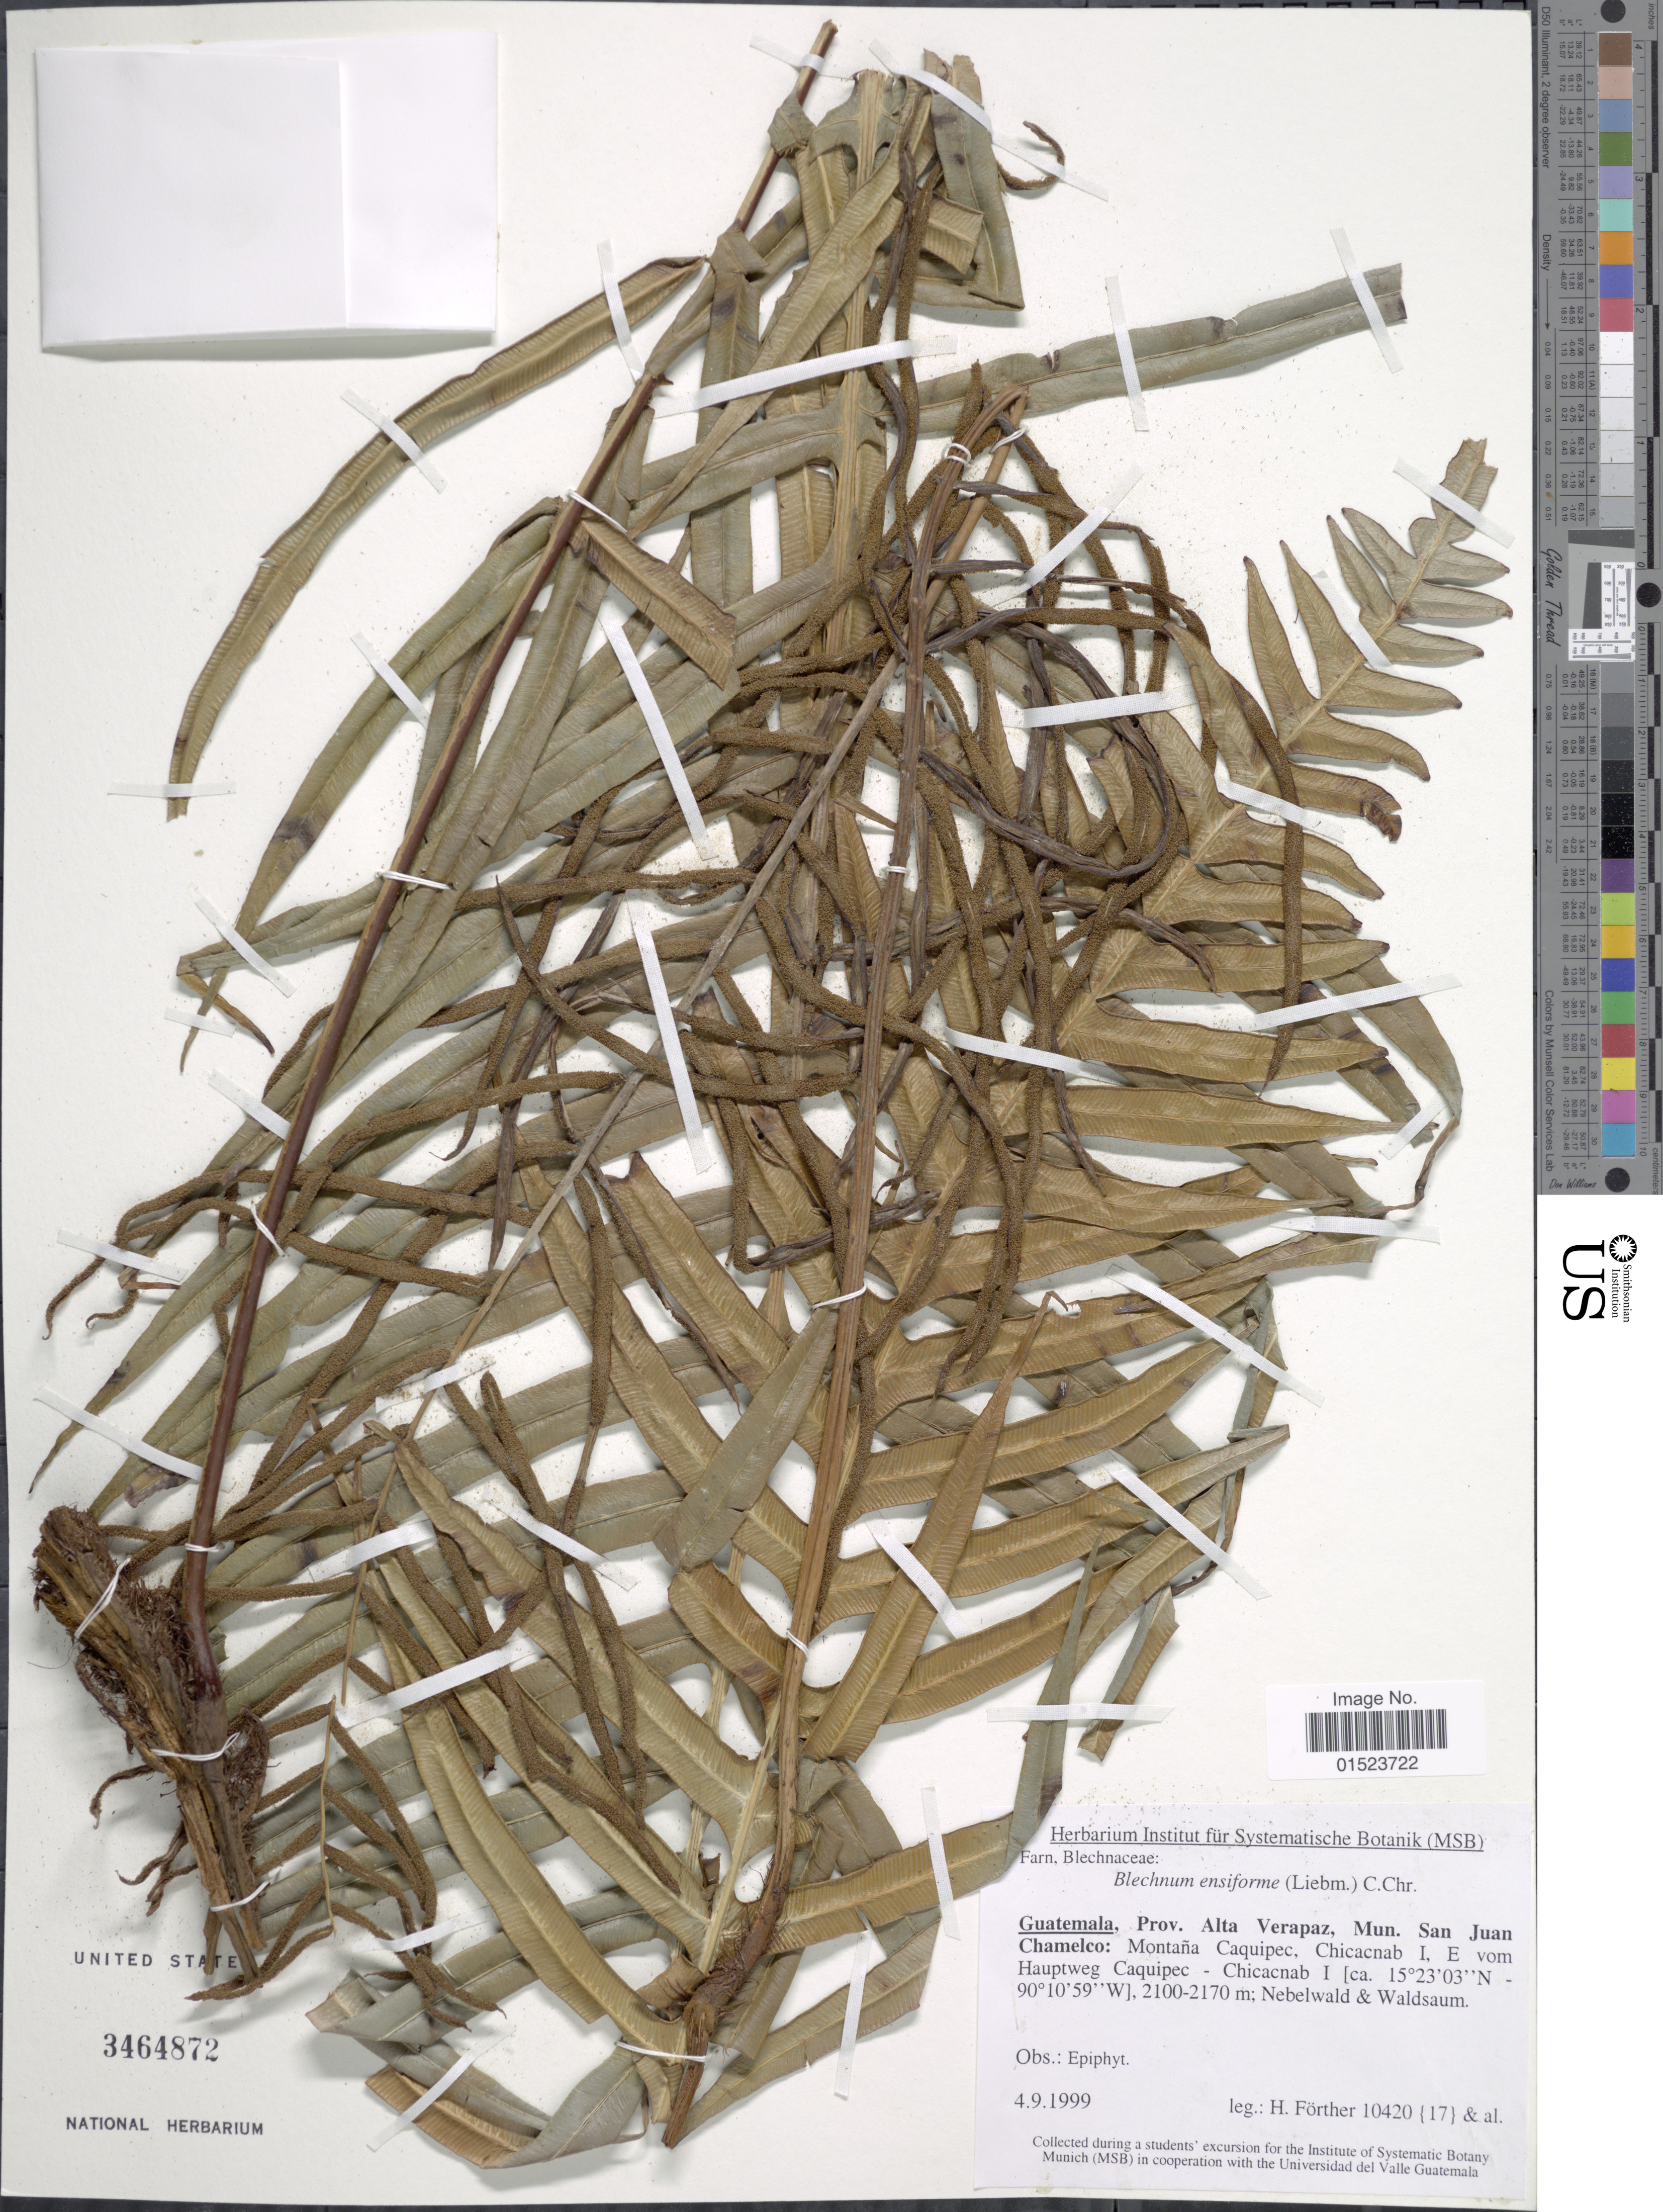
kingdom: Plantae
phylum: Tracheophyta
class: Polypodiopsida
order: Polypodiales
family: Blechnaceae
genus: Blechnum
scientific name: Blechnum ensiforme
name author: (Liebm.) C. Chr.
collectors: H. Förther & et al.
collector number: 10420{17}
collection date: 1999-09-04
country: Guatemala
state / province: Alta Verapaz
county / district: San Juan Chamelco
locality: Mun. San Juan, Chamelco: Montaña Caquipec, Chicacnab I, E vom Hauptweg Caquipec - Chicacnab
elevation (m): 2100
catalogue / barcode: US 3464872